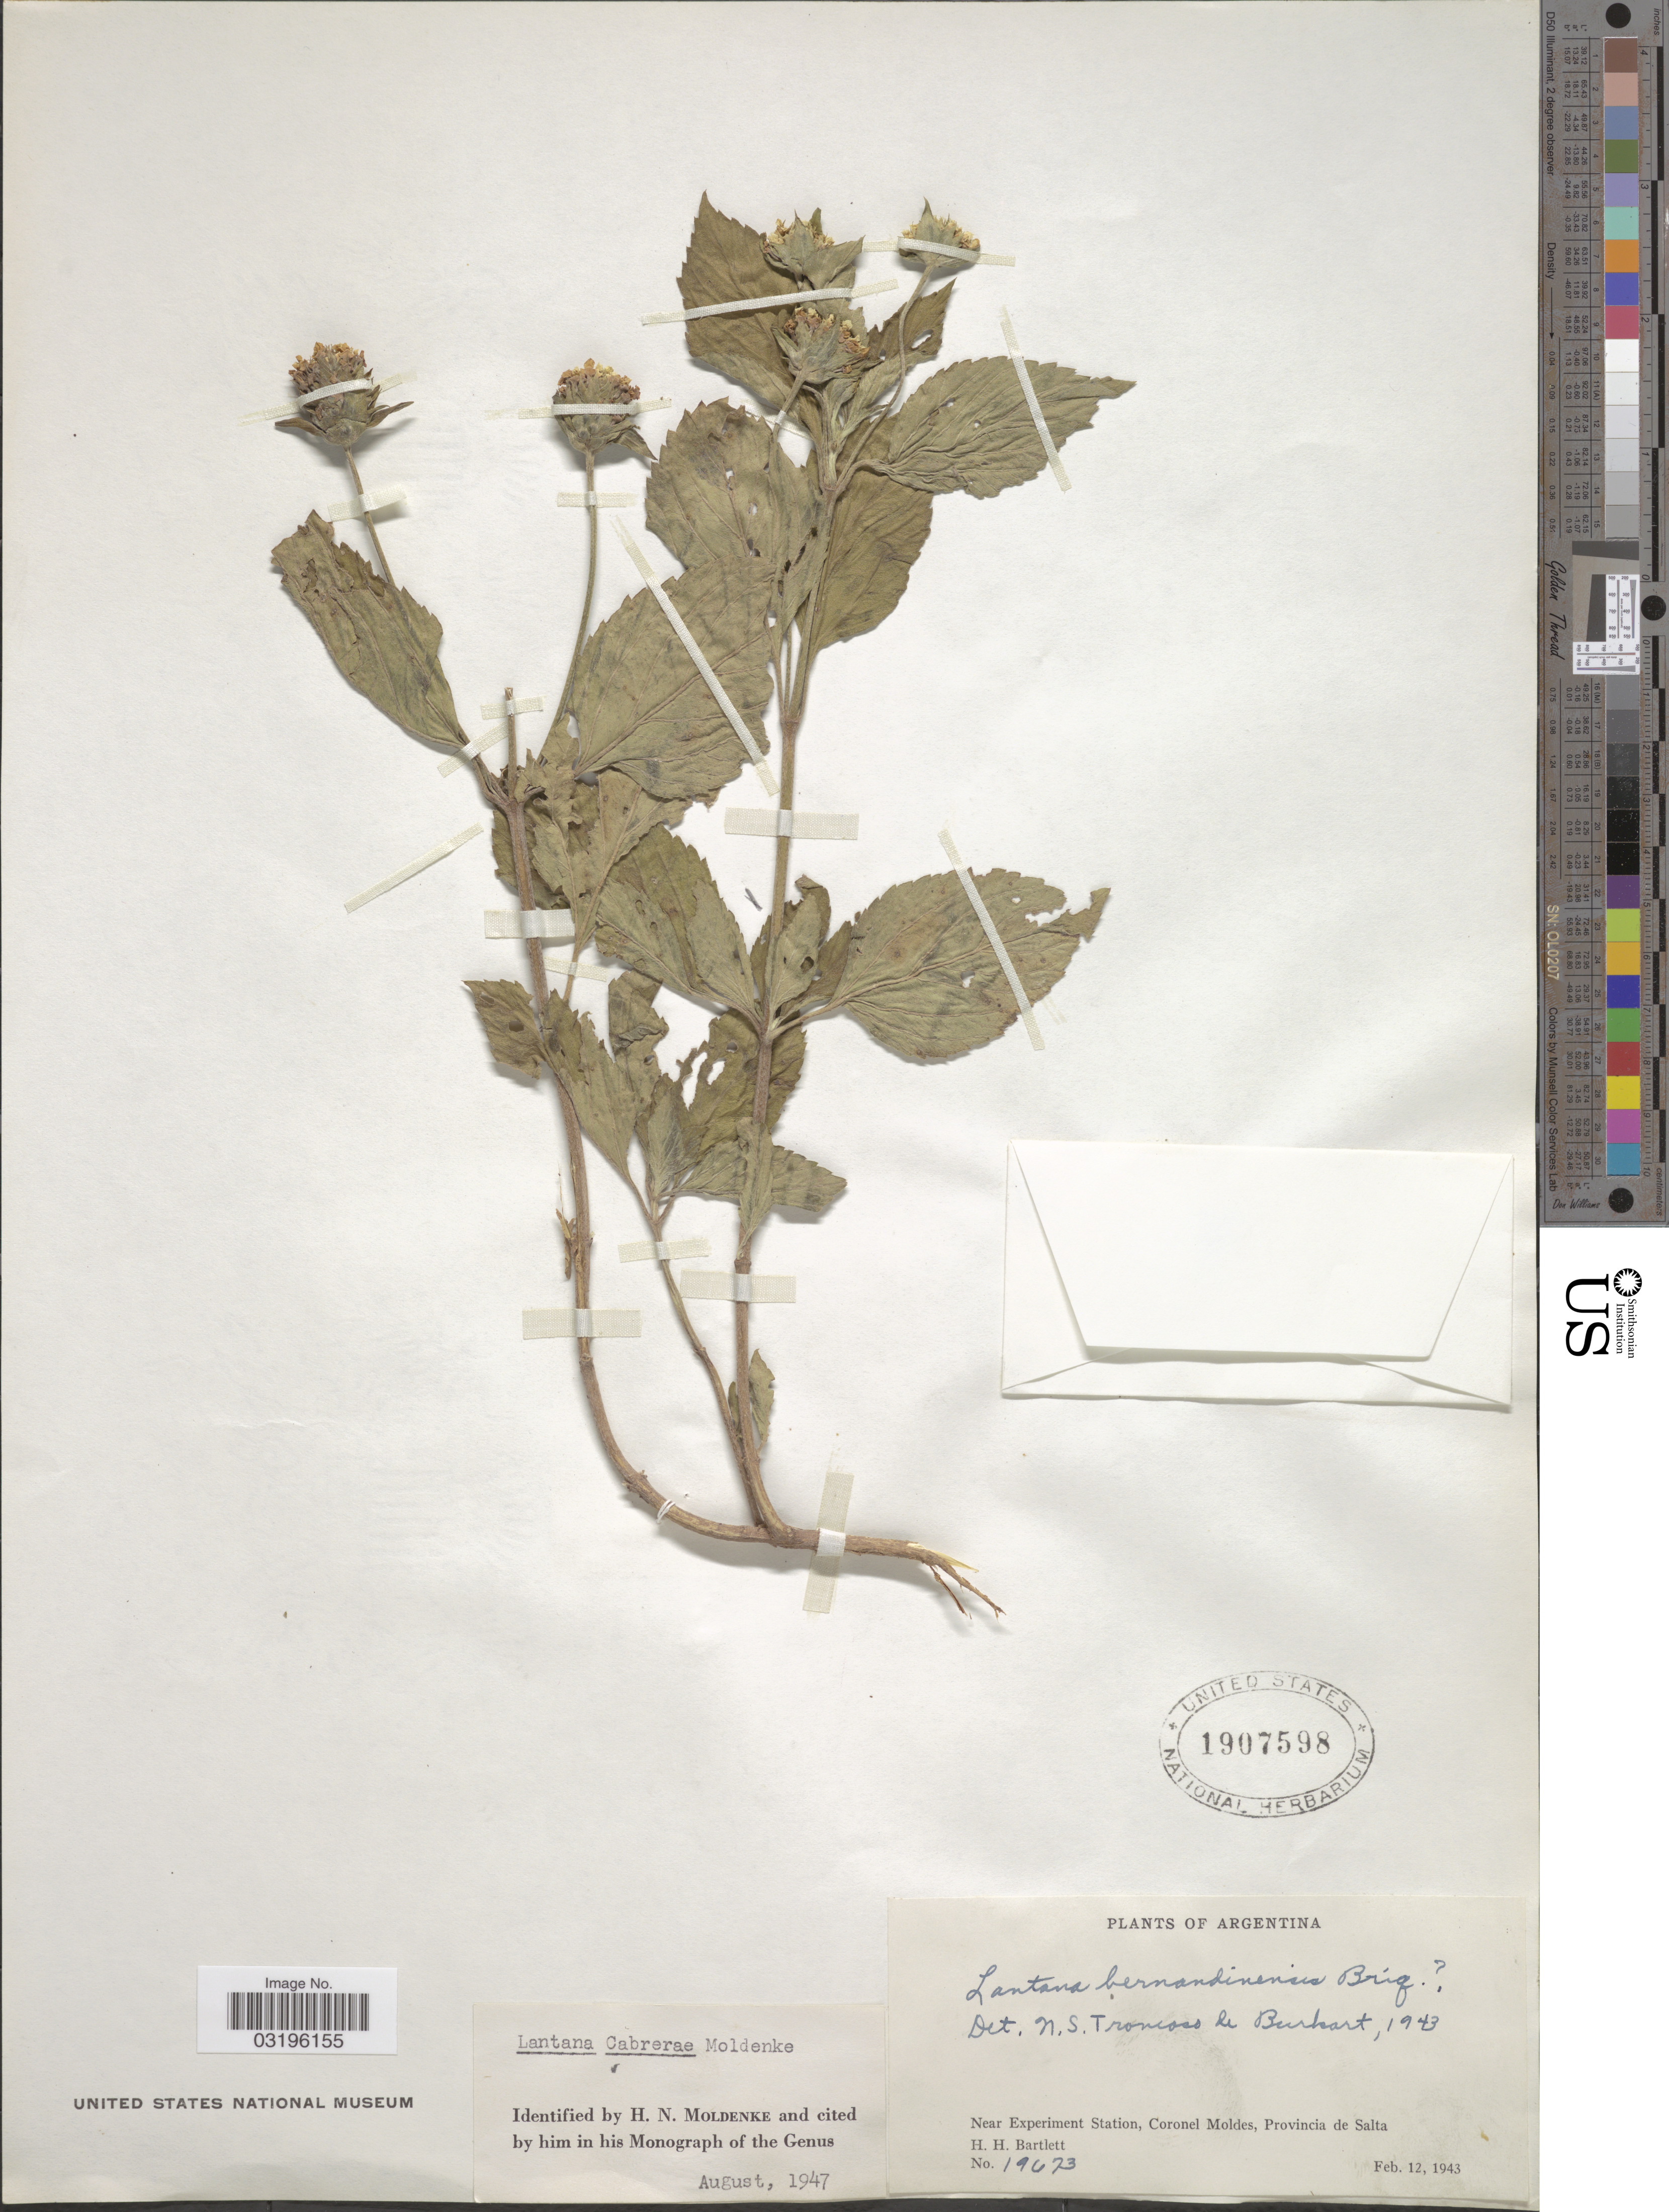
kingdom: Plantae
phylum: Tracheophyta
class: Magnoliopsida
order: Lamiales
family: Verbenaceae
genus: Lantana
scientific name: Lantana cabrerae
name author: Moldenke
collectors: H. H. Bartlett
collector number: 19673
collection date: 1943-02-12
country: Argentina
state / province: Salta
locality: Near Experiment Station, Coronel Moldes.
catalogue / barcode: US 1907598